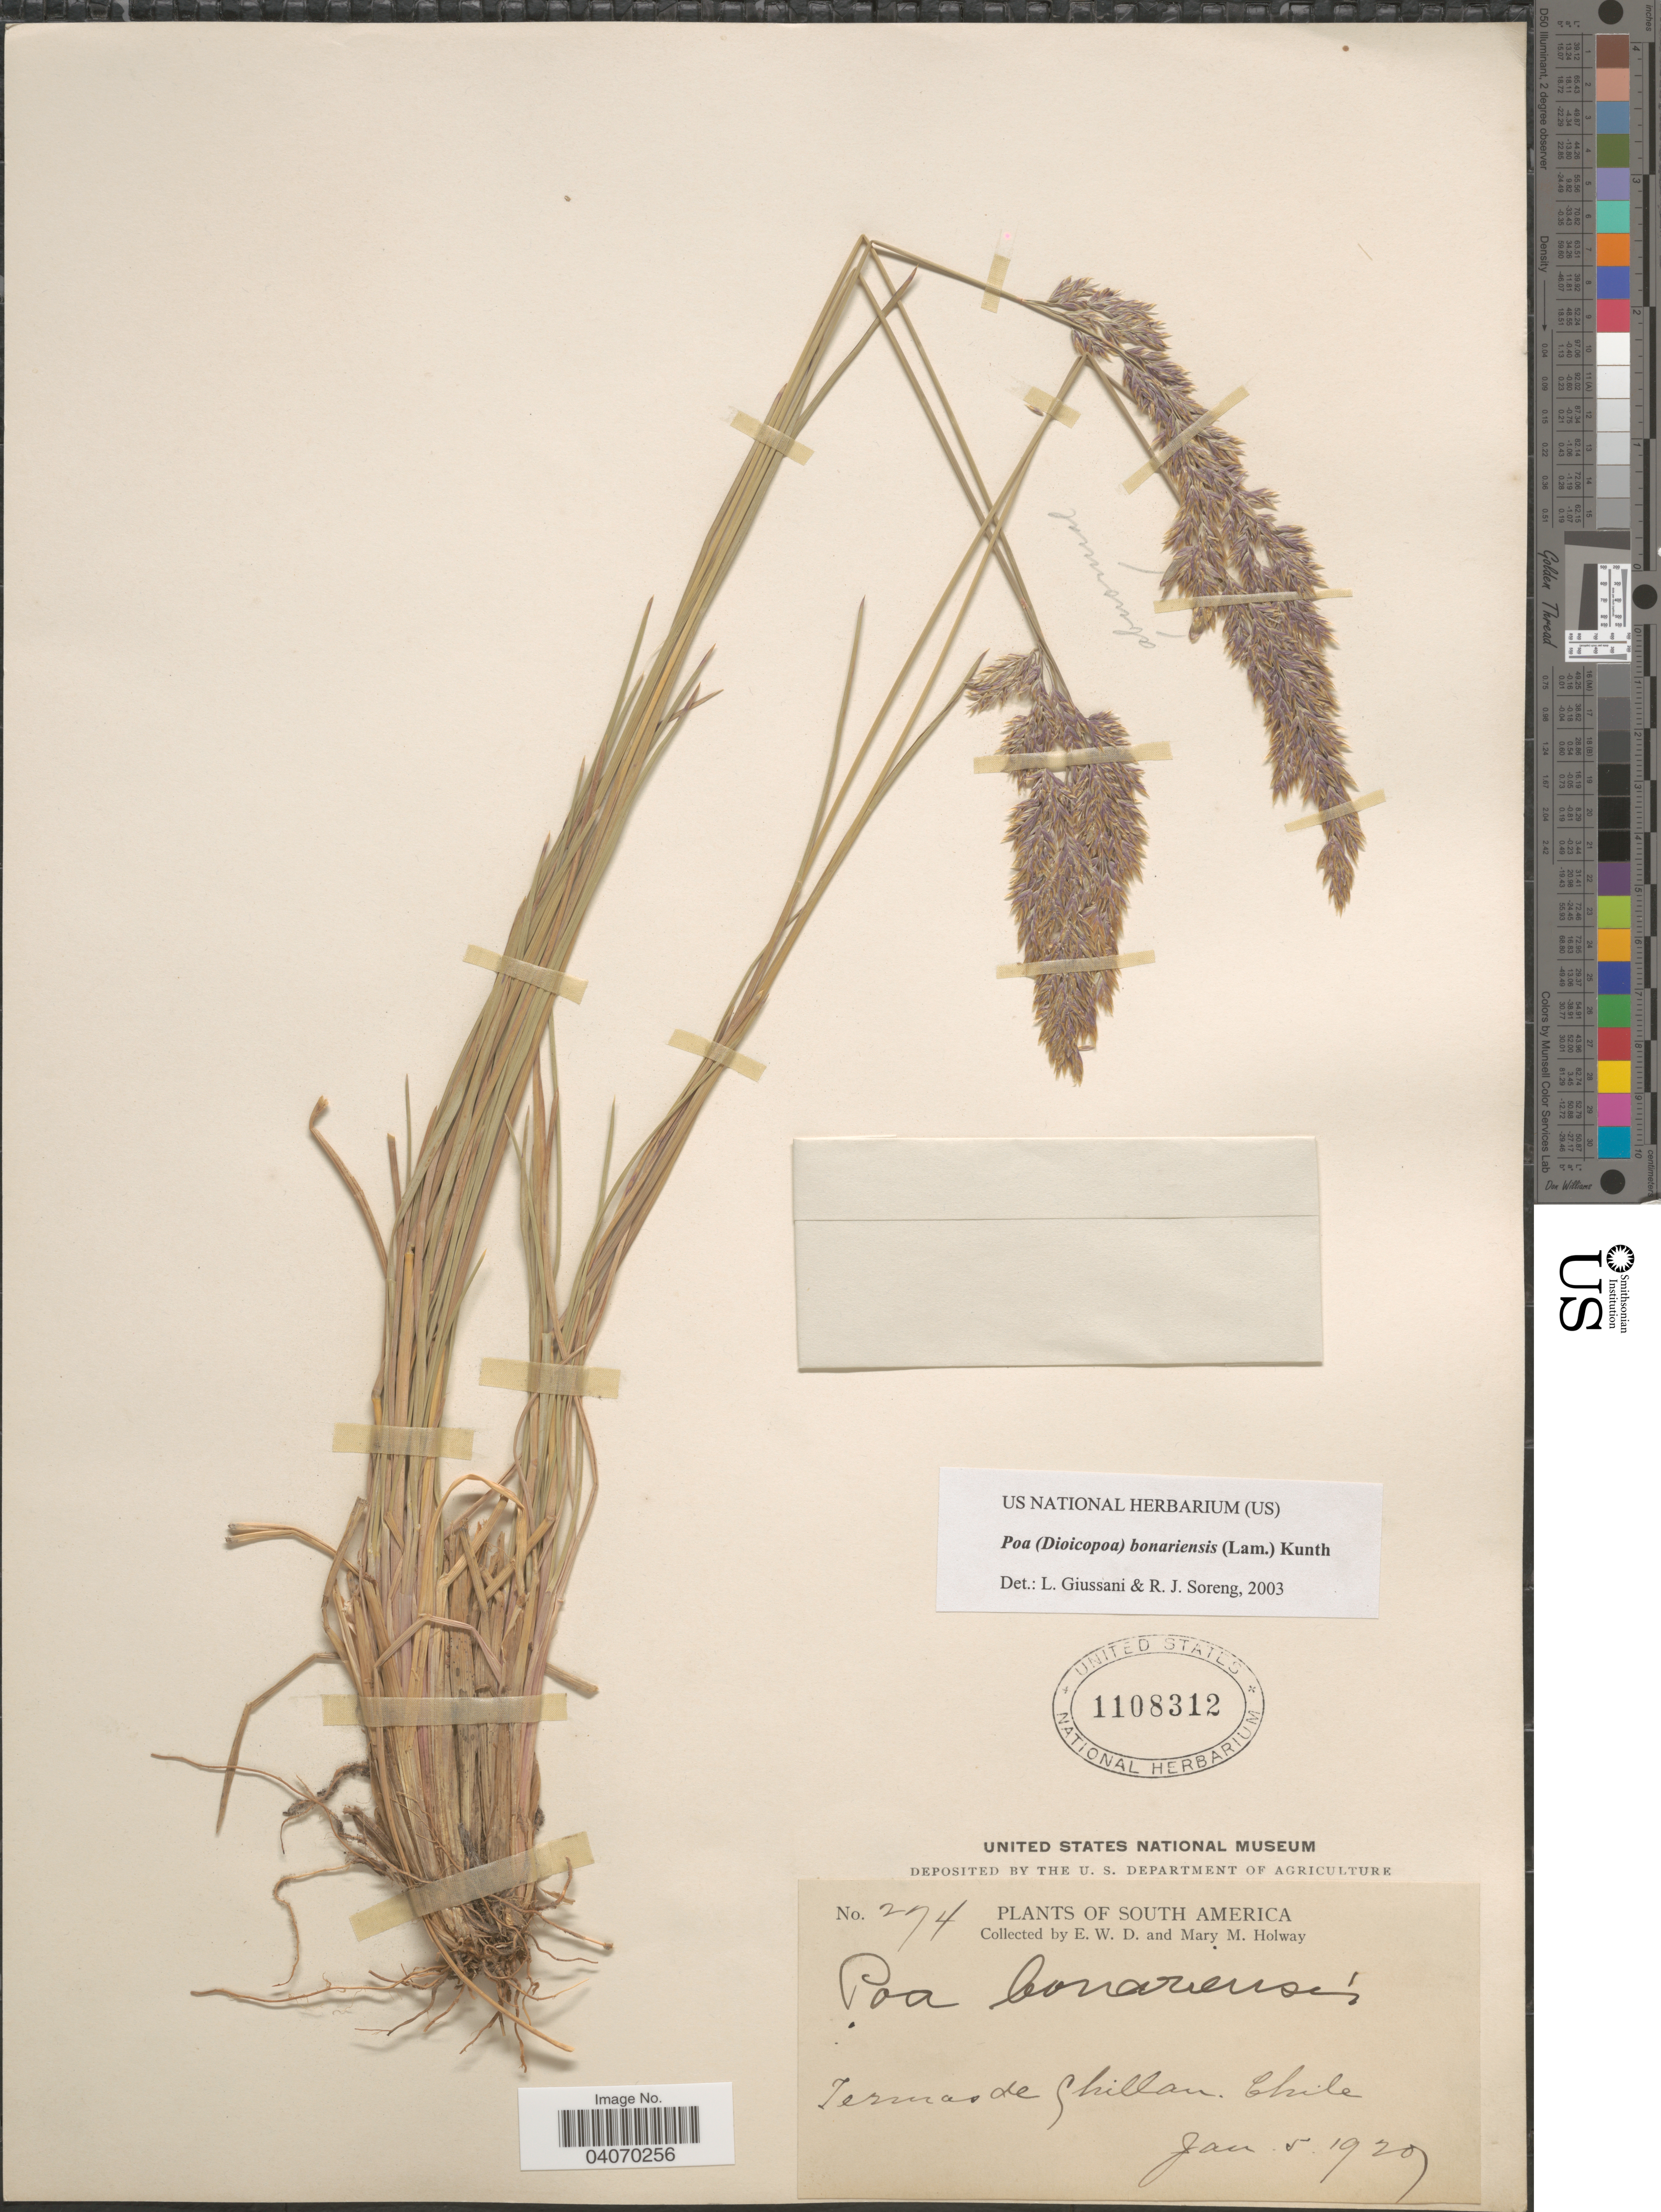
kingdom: Plantae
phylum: Tracheophyta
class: Liliopsida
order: Poales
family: Poaceae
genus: Poa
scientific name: Poa bonariensis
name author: (Lam.) Kunth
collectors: E. W. D. Holway & M. M. Holway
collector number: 274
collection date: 1927-01-05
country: Chile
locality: Terman de Chillan.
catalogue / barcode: US 1108312